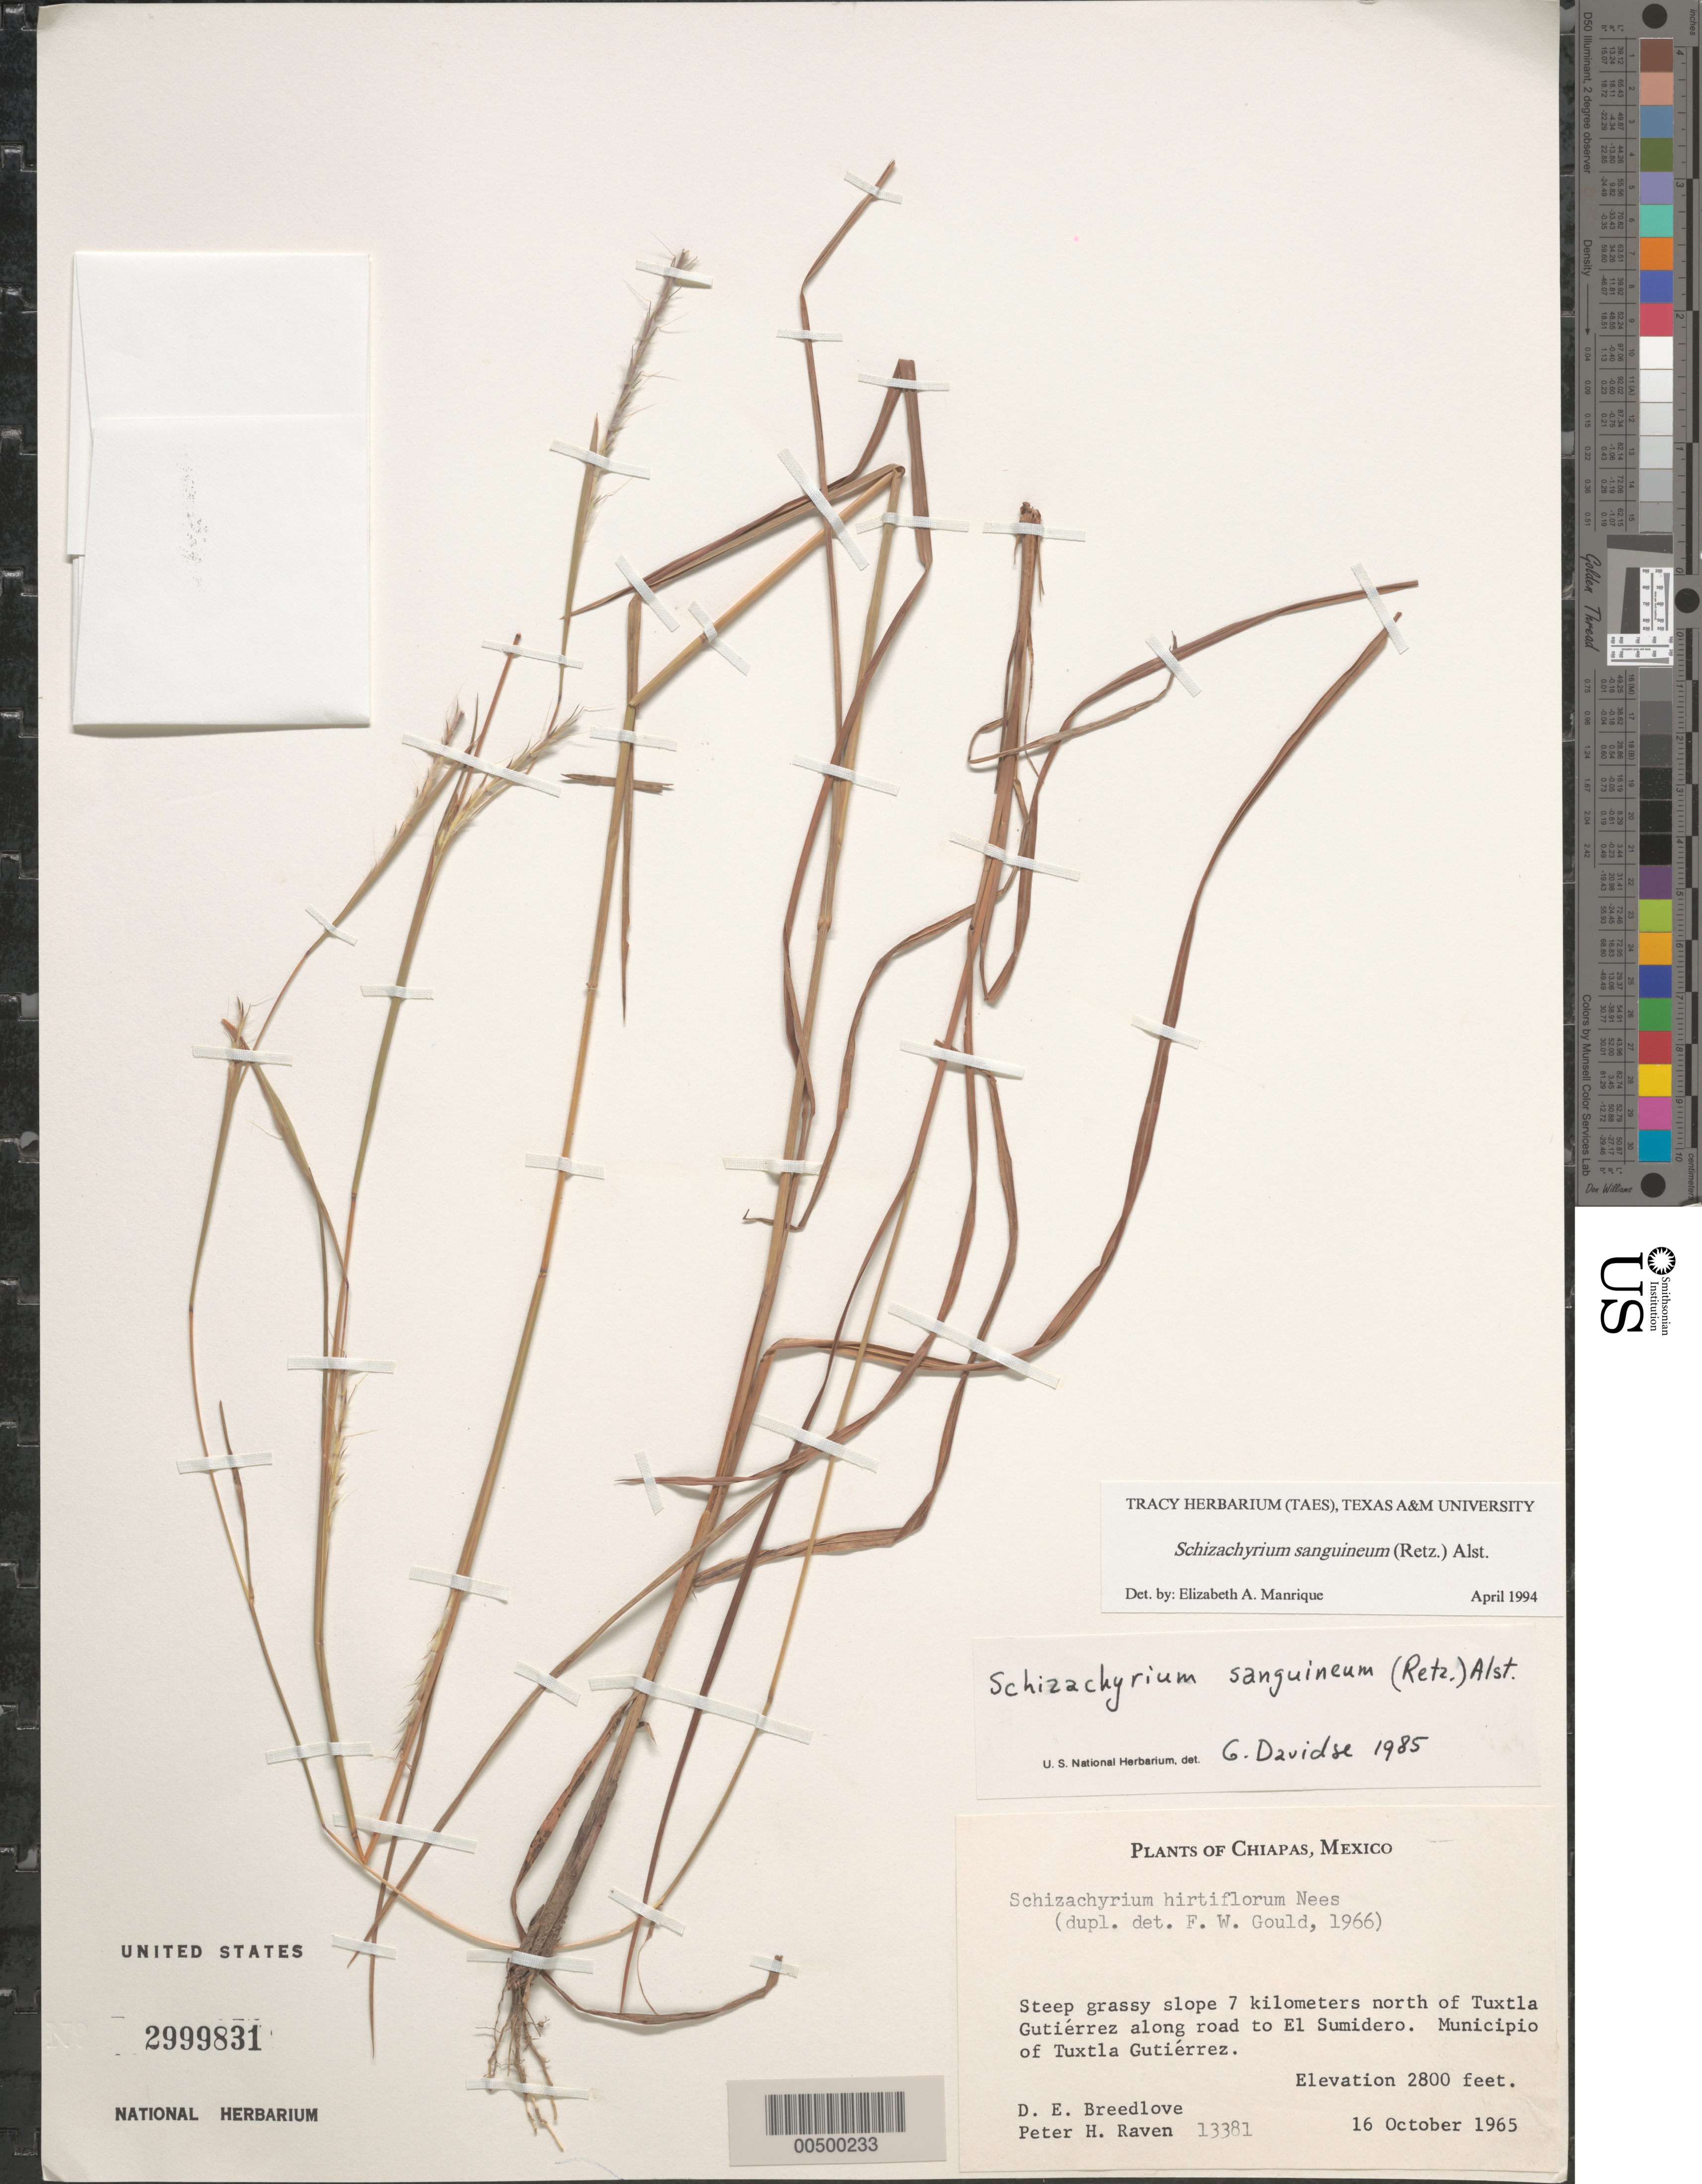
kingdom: Plantae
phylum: Tracheophyta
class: Liliopsida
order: Poales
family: Poaceae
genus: Schizachyrium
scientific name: Schizachyrium sanguineum var. sanguineum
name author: (Retz.) Alston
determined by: Manrique, E. A.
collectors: D. E. Breedlove & P. H. Raven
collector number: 13381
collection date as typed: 16 Oct 1965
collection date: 1965-10-16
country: Mexico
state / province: Chiapas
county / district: Tuxtla Gutiérrez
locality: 7 km N of Tuxtla Gutiérrez along road to El Sumidero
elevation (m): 853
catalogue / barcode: US 2999831